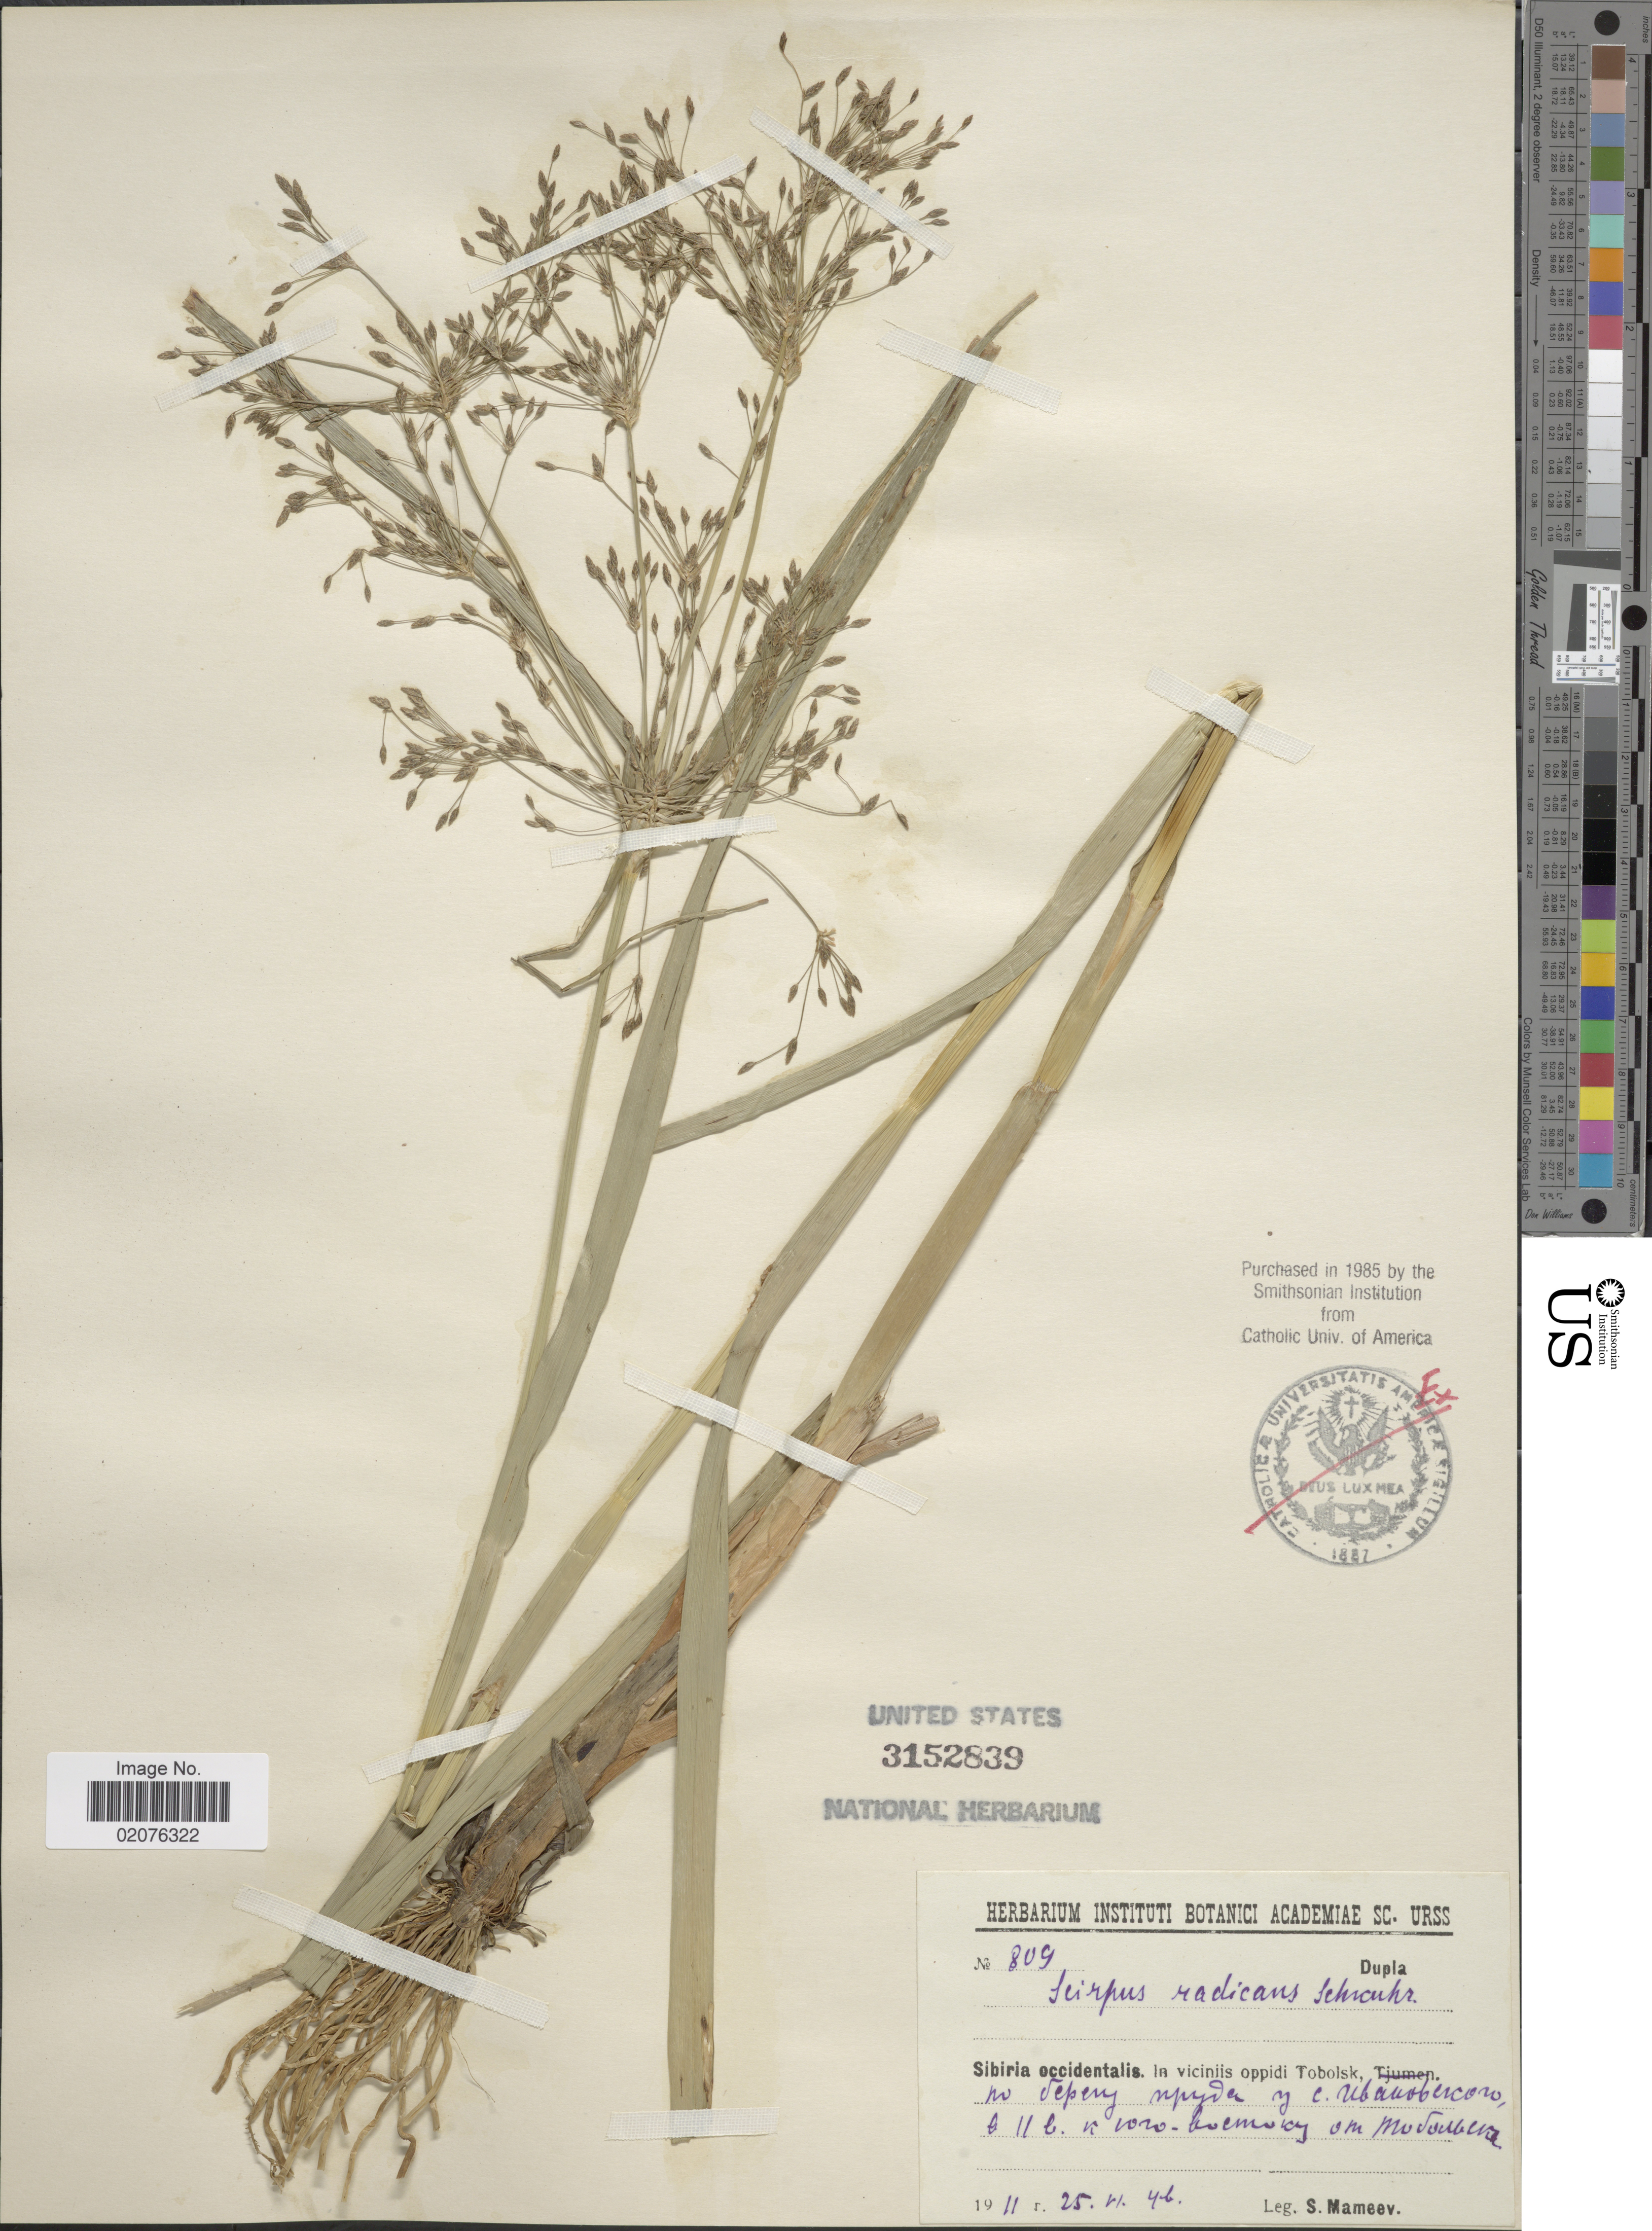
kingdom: Plantae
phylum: Tracheophyta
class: Liliopsida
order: Poales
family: Cyperaceae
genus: Scirpus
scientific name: Scirpus radicans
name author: Schkuhr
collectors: S. Mameev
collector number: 809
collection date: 1911-06-25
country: Russian Federation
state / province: Tyumen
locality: Sibiria Occidentalis. in viciniis oppidi Tobolsk. X.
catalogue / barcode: US 3152839